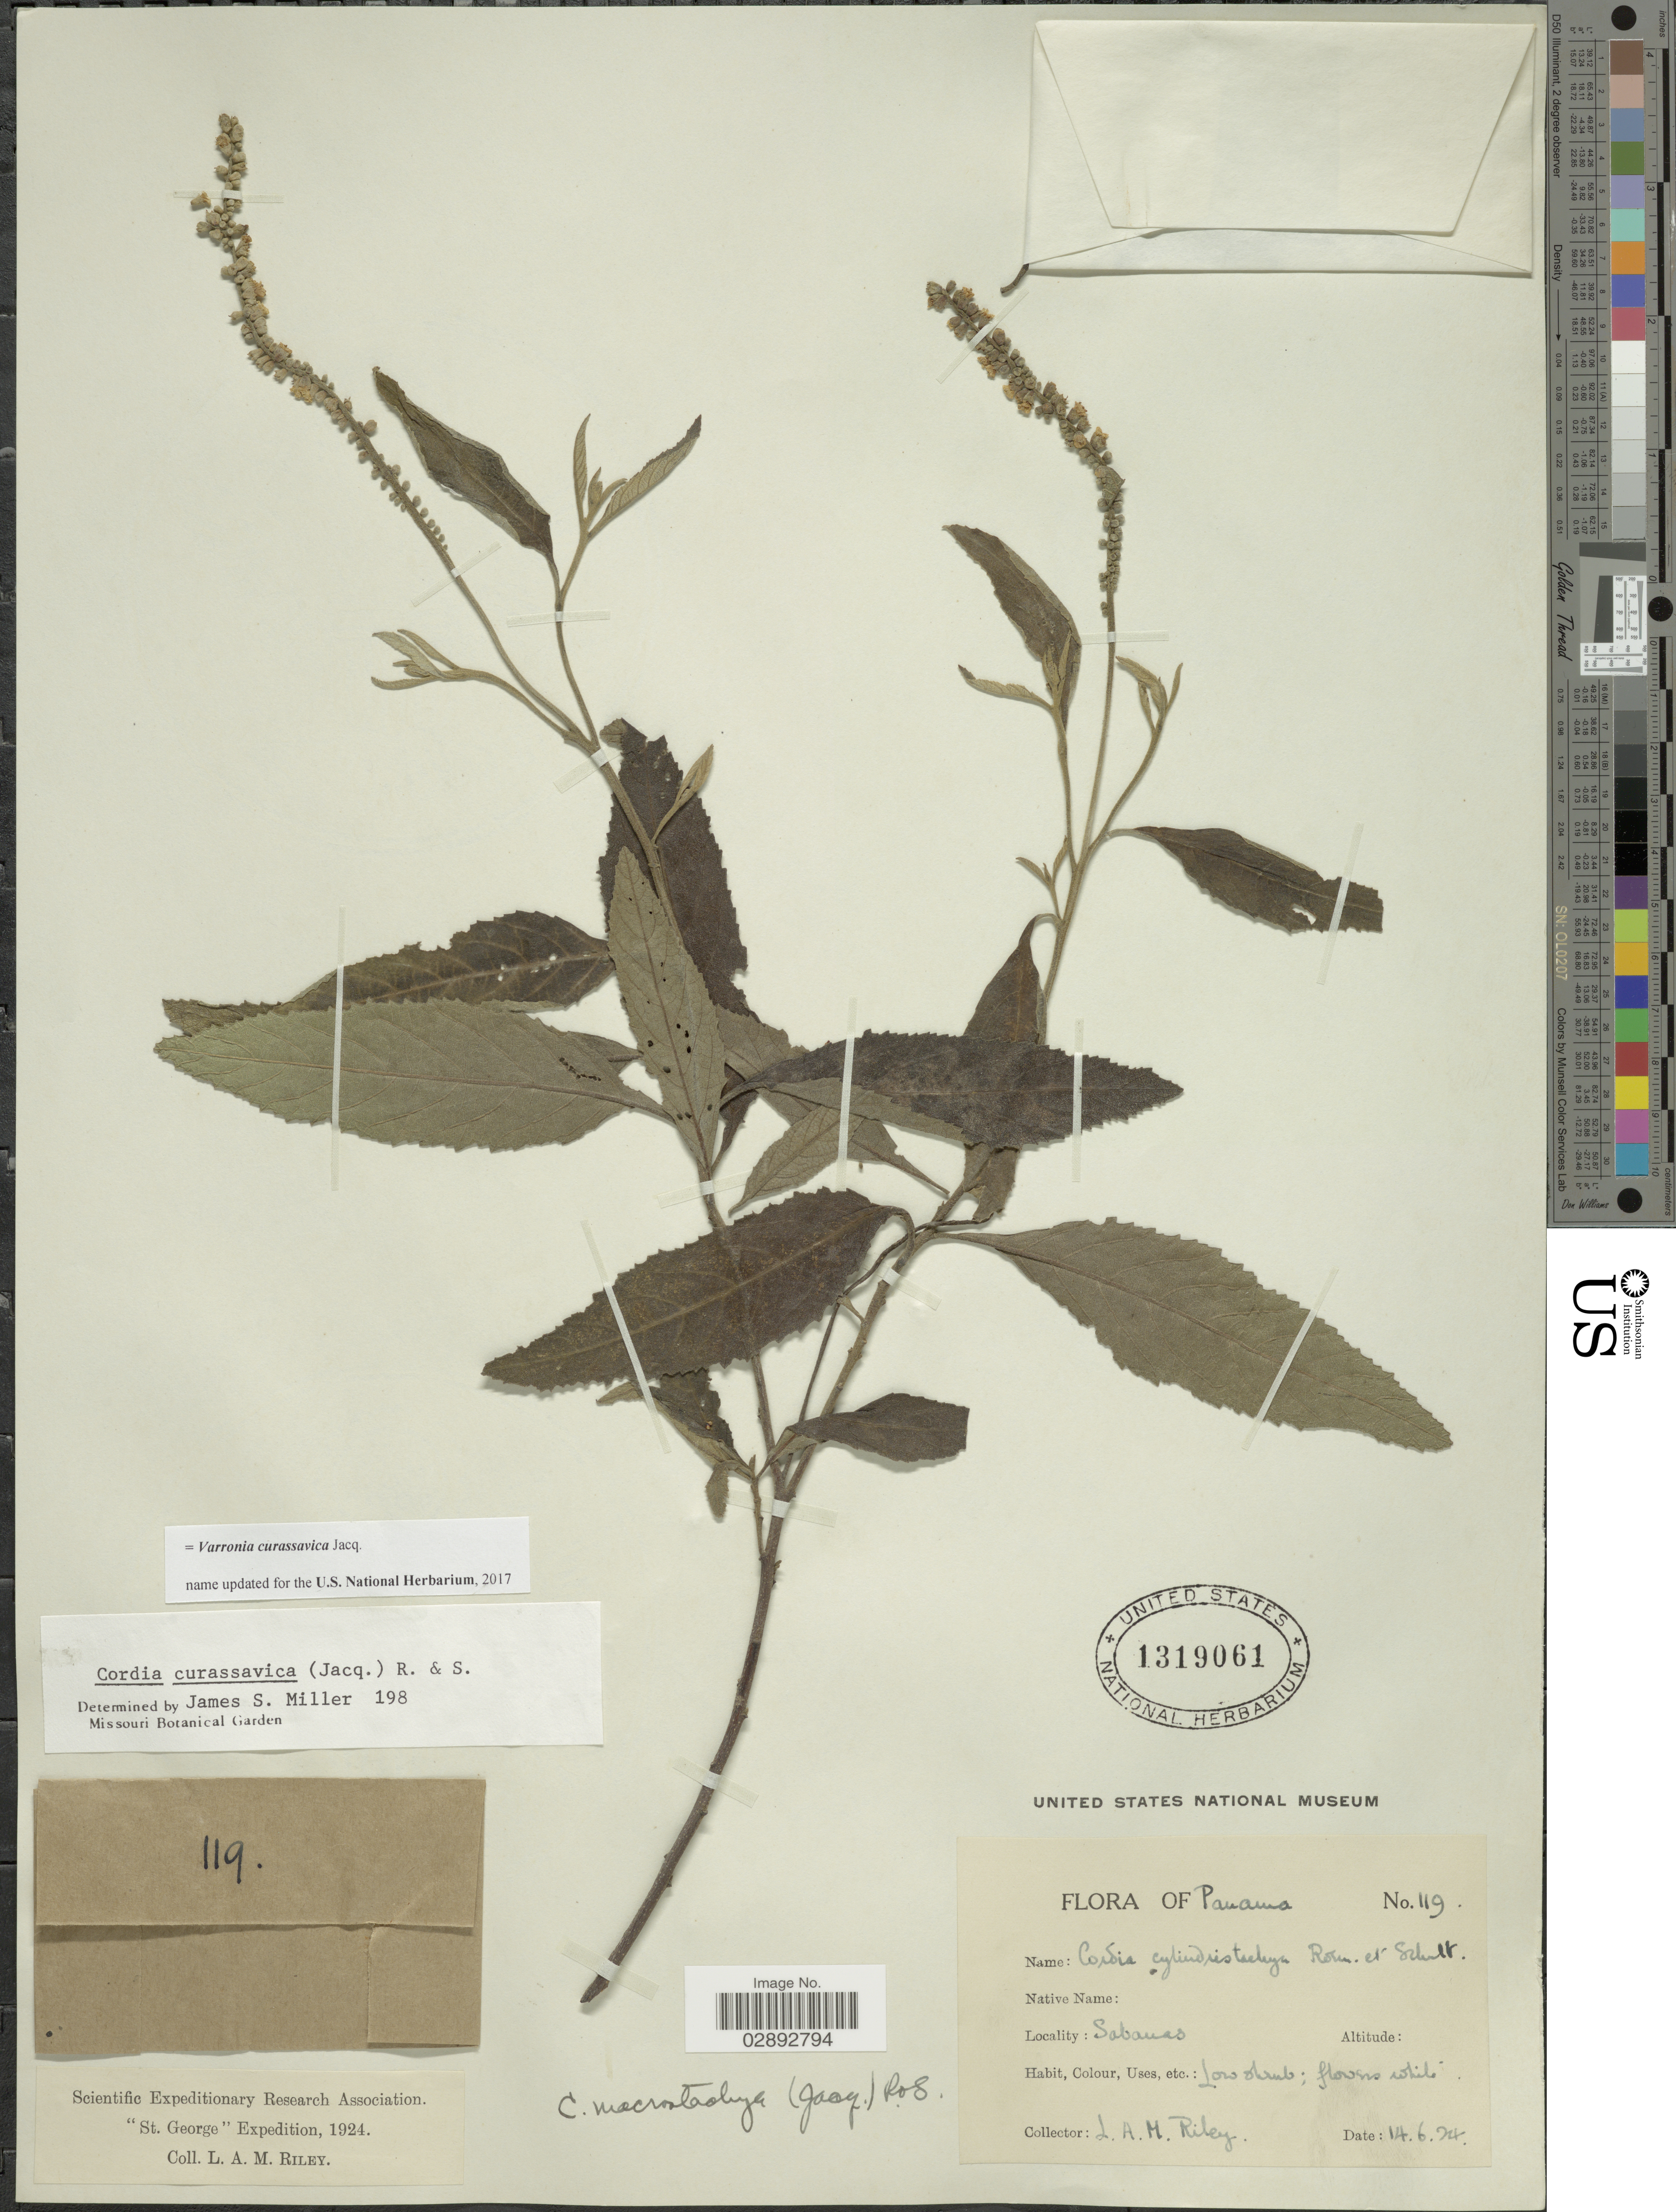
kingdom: Plantae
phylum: Tracheophyta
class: Magnoliopsida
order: Boraginales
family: Cordiaceae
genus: Varronia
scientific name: Varronia curassavica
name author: Jacq.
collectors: L. A. M. Riley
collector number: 119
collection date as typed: Transcribed d/m/y: 14/6/24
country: Panama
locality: Sabanas.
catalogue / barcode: US 1319061